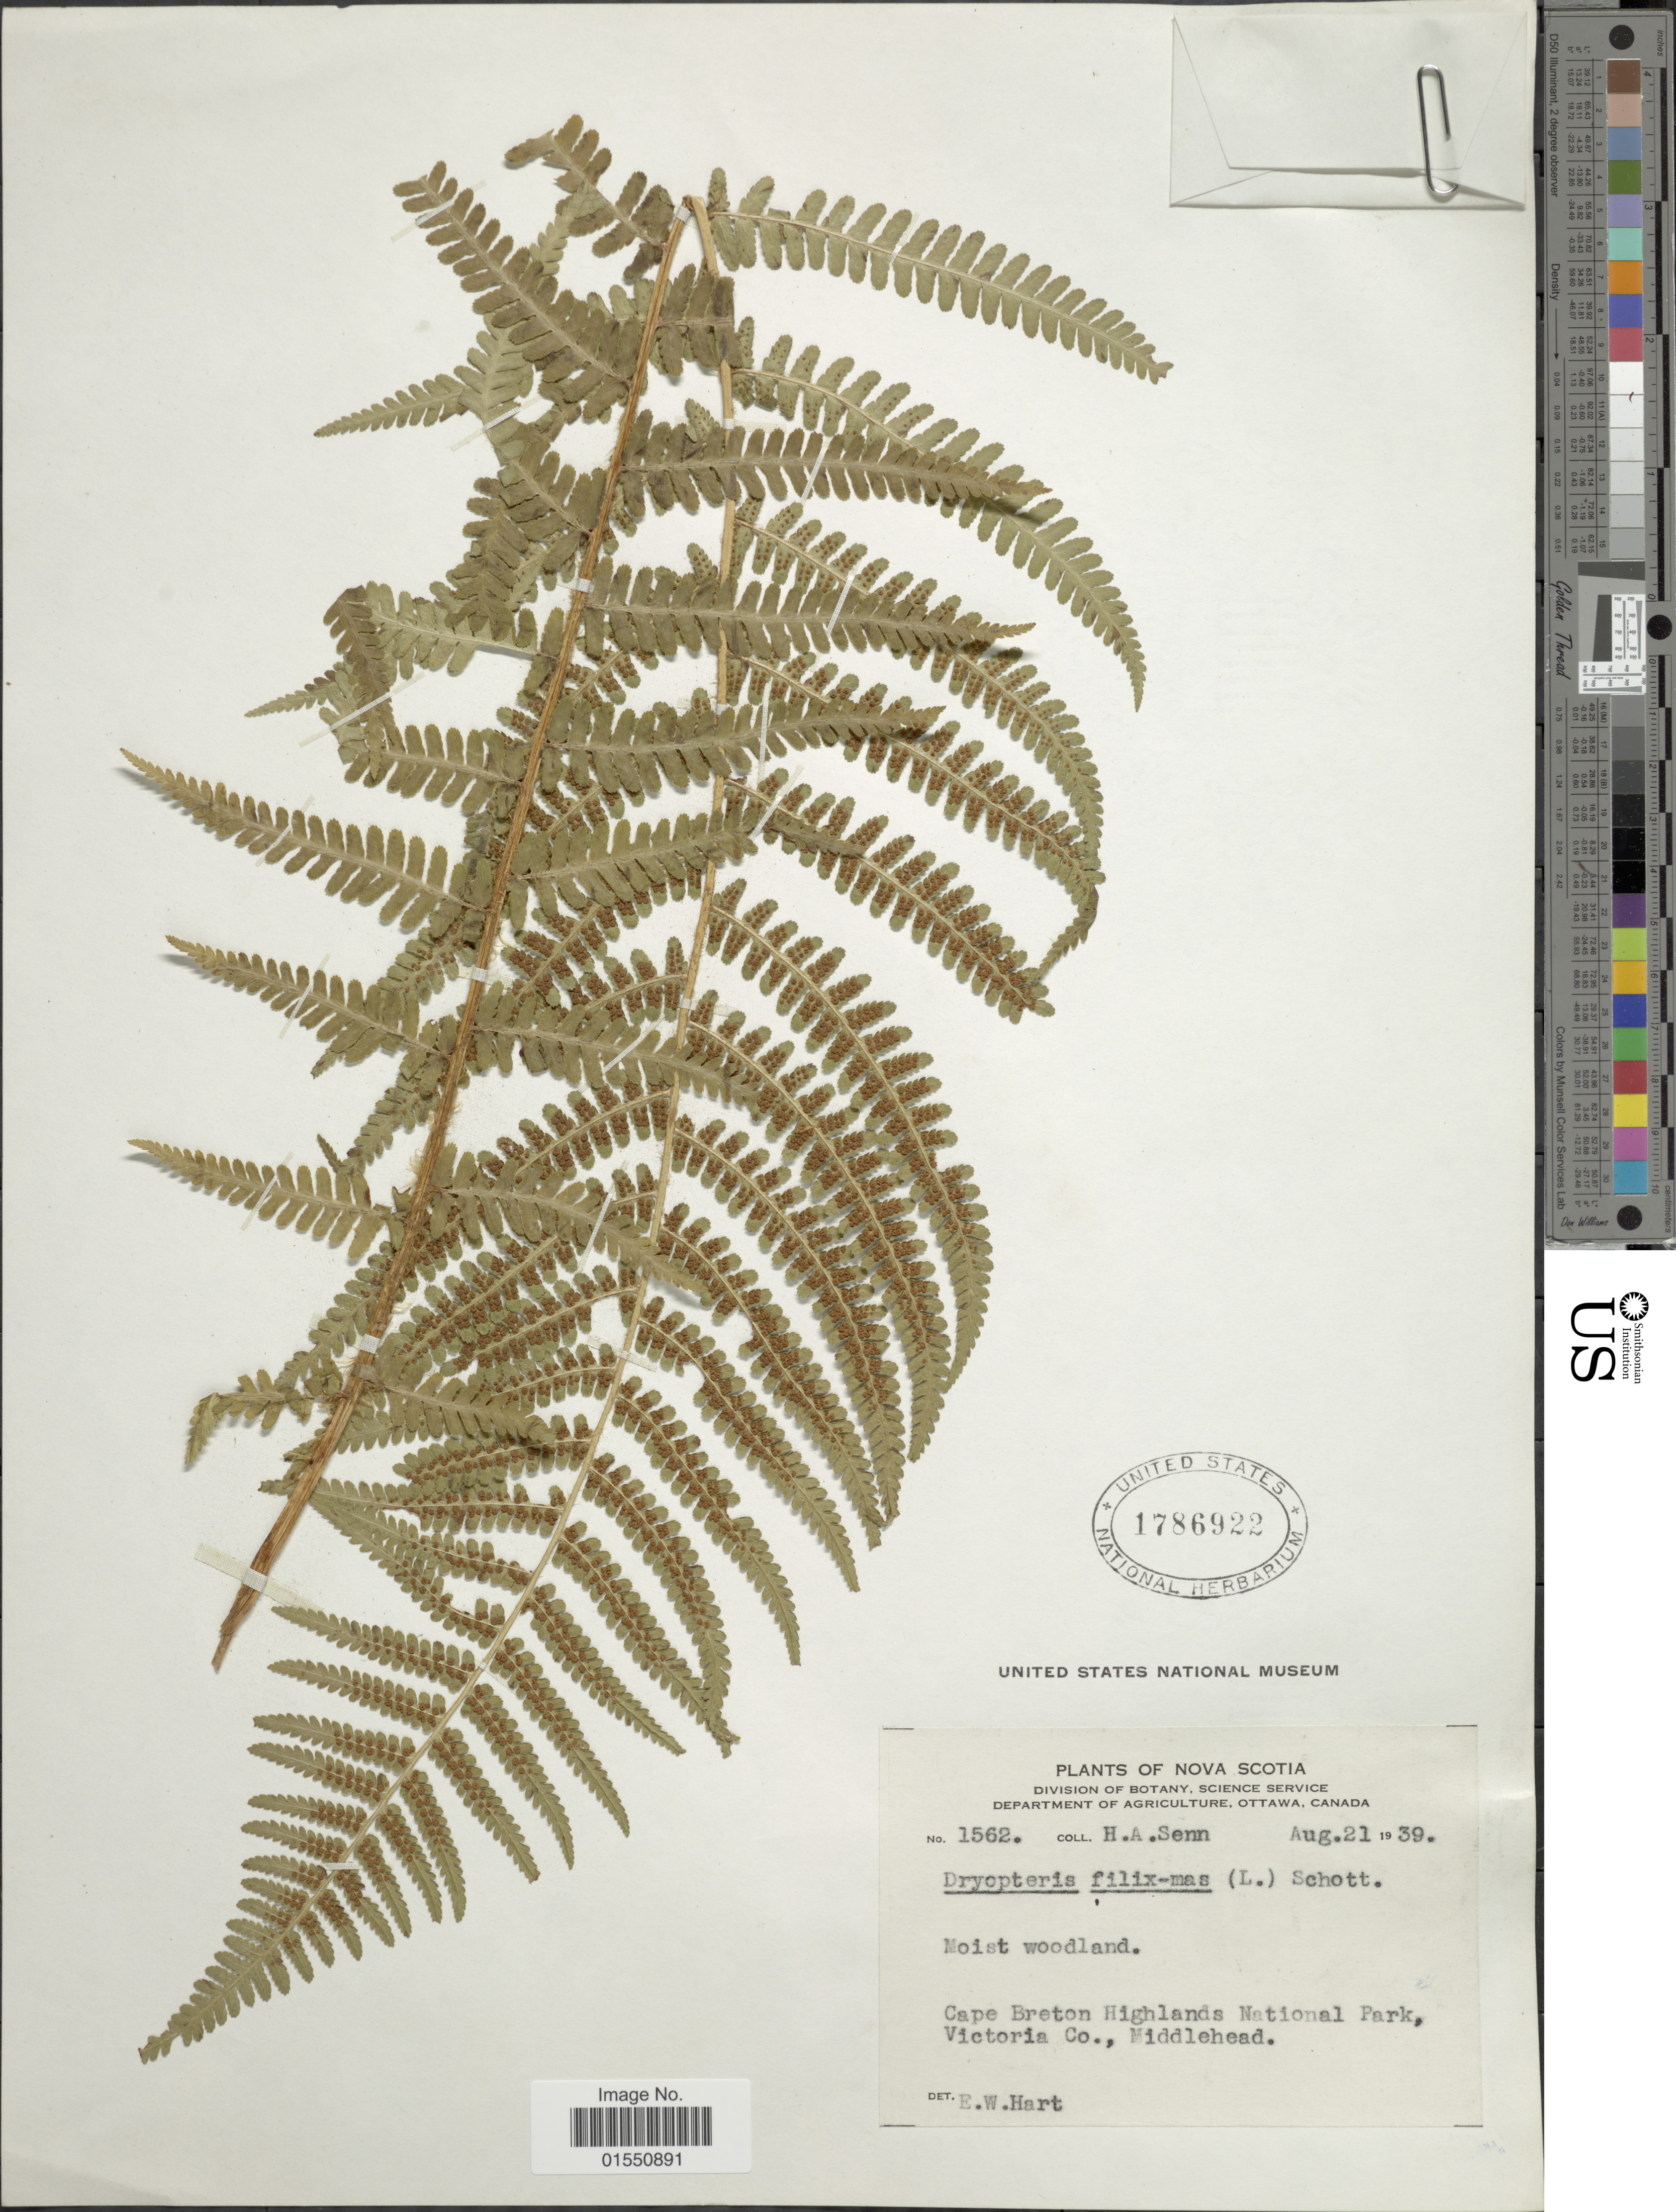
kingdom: Plantae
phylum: Tracheophyta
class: Polypodiopsida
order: Polypodiales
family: Dryopteridaceae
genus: Dryopteris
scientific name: Dryopteris filix-mas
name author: (L.) Schott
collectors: H. Senn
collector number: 1562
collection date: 1939-08-21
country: Canada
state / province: Nova Scotia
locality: Cape Breton Highlands National Park, Victoria Co., Middlehead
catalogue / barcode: US 1786922